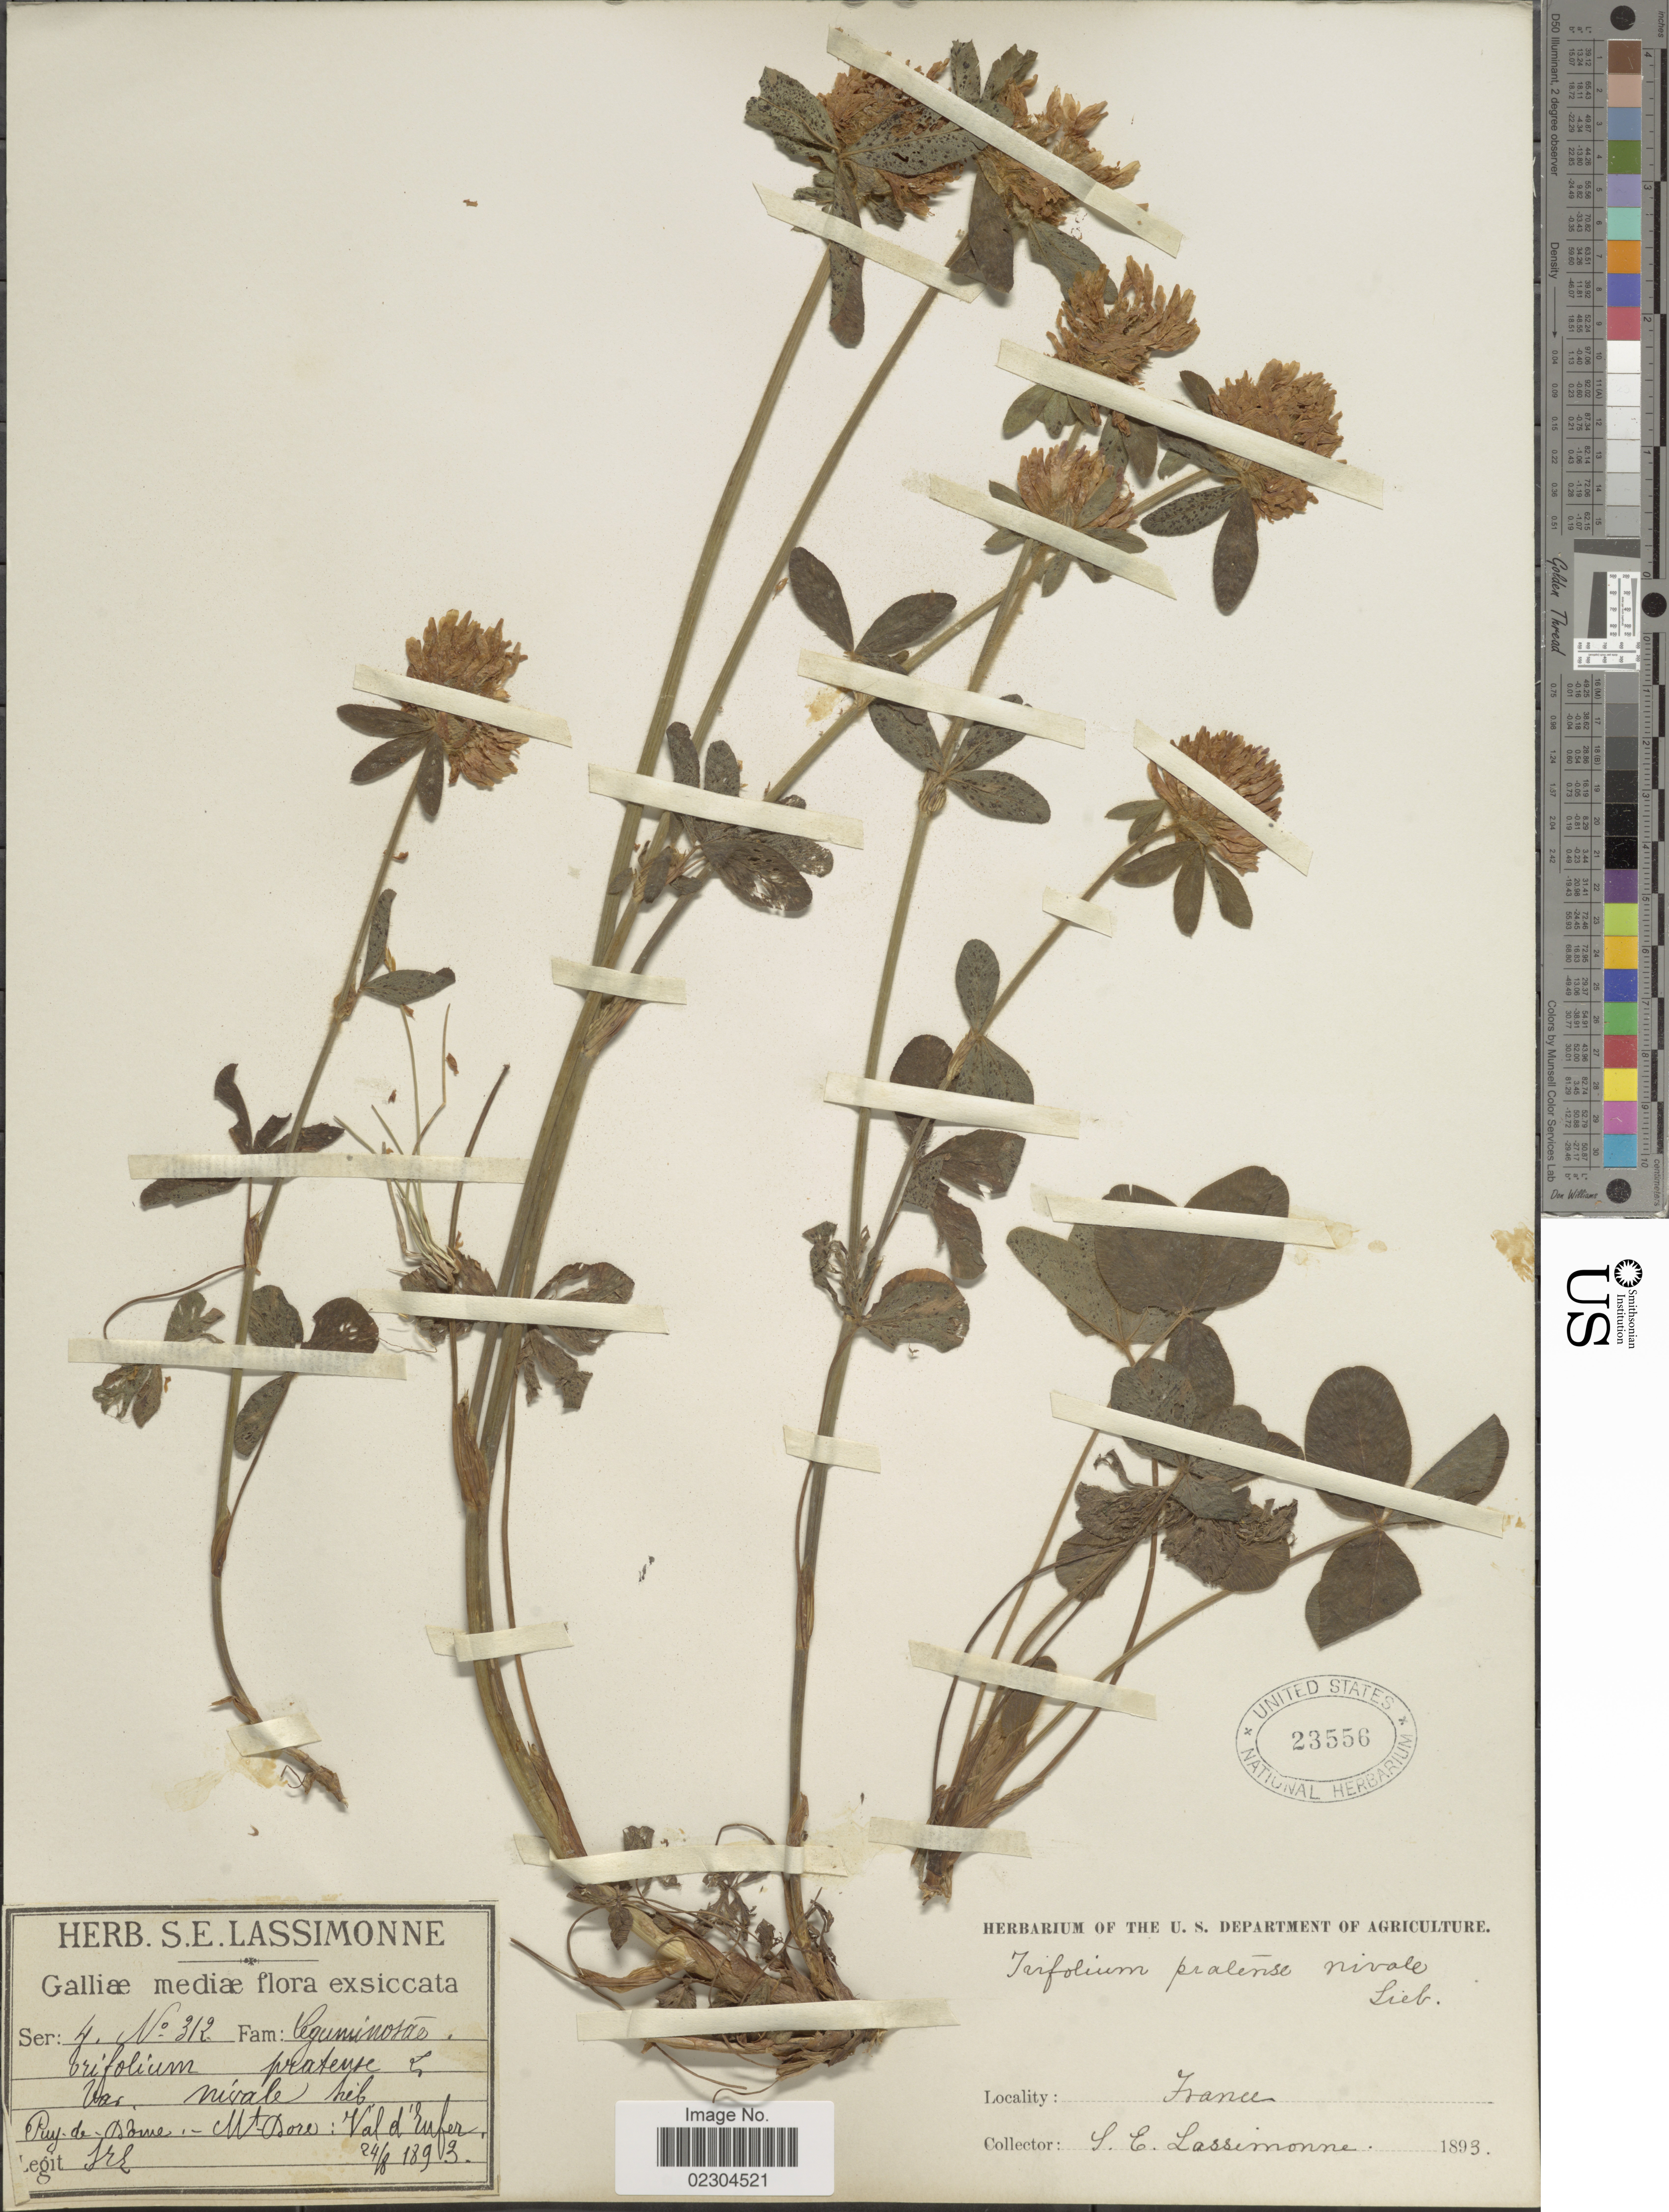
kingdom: Plantae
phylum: Tracheophyta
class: Magnoliopsida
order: Fabales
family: Fabaceae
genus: Trifolium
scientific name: Trifolium pratense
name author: L.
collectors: S. Lassimonne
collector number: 312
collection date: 1893-08-24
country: France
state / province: Auvergne-Rhône-Alpes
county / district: Puy-de-Dôme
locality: Puy-de-Dôme - Mt. Dore [Mont Dore]: Val d'Enfer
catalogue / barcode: US 23556